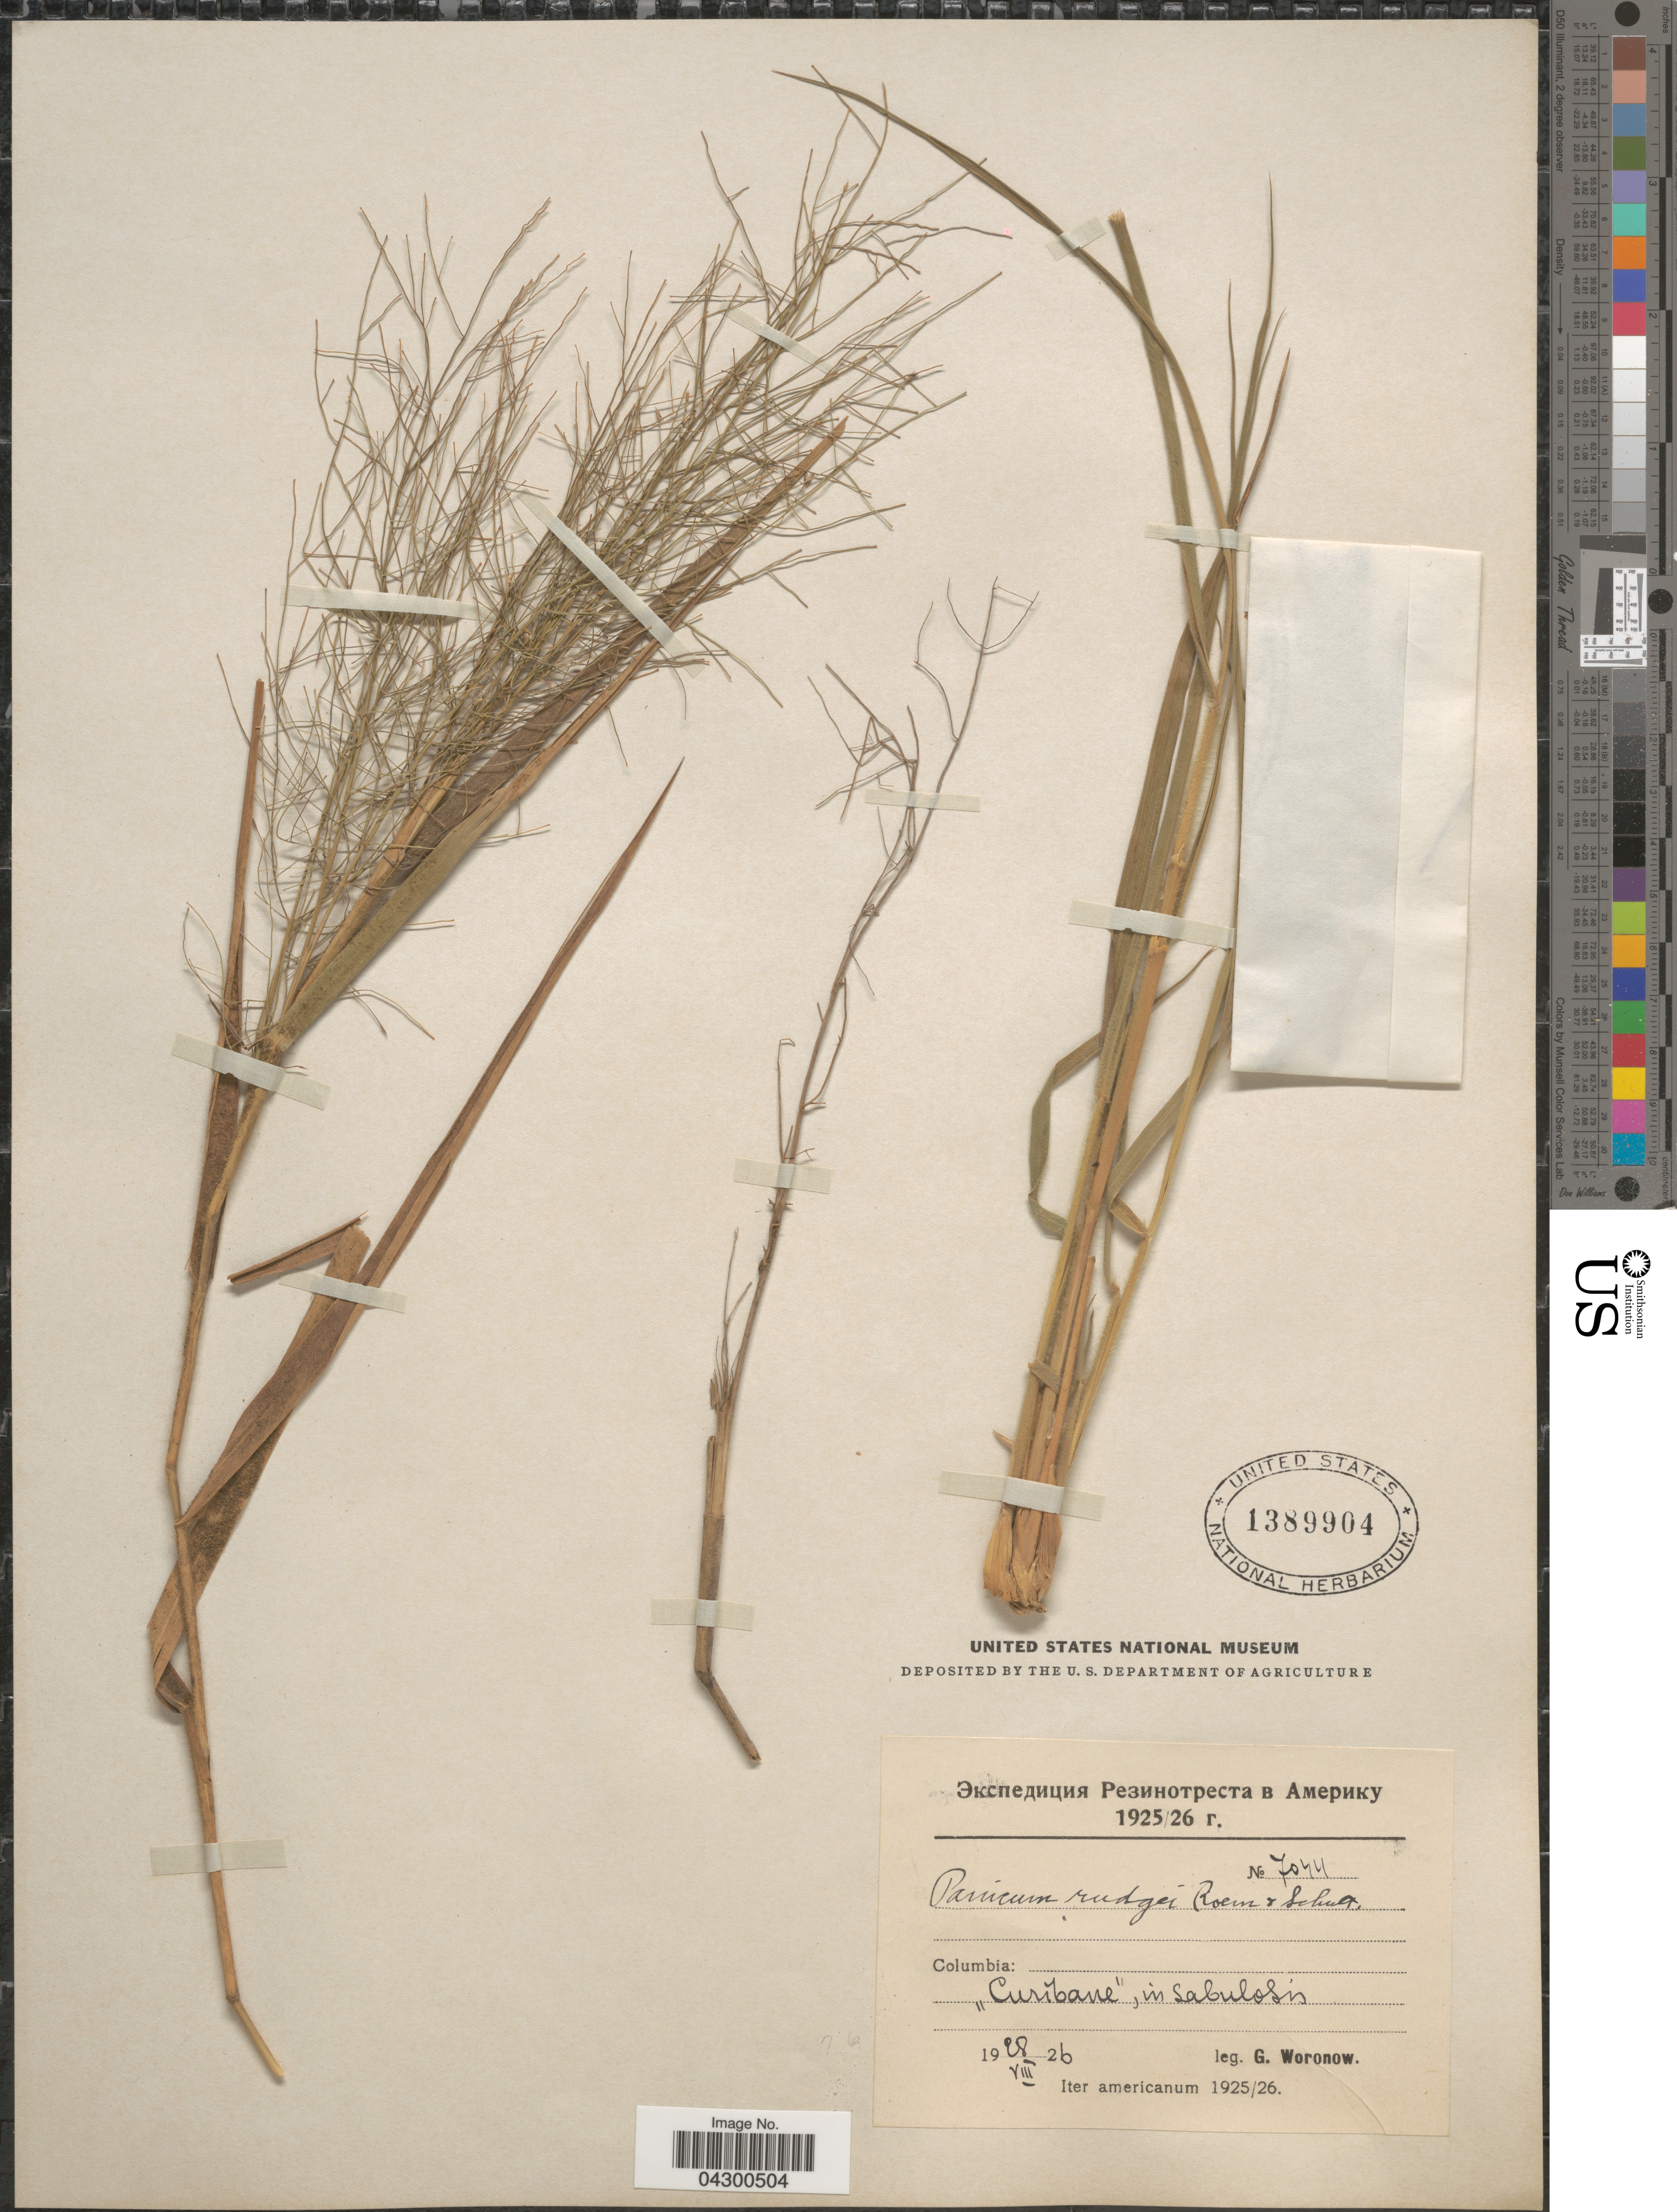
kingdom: Plantae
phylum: Tracheophyta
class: Liliopsida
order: Poales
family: Poaceae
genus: Panicum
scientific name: Panicum rudgei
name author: Roem. & Schult.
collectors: G. Woronow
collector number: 7044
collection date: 1926-08-28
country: Colombia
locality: Columbia: "Curibane", in sabulosis. Iter americanum 1925/26.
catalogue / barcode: US 1389904